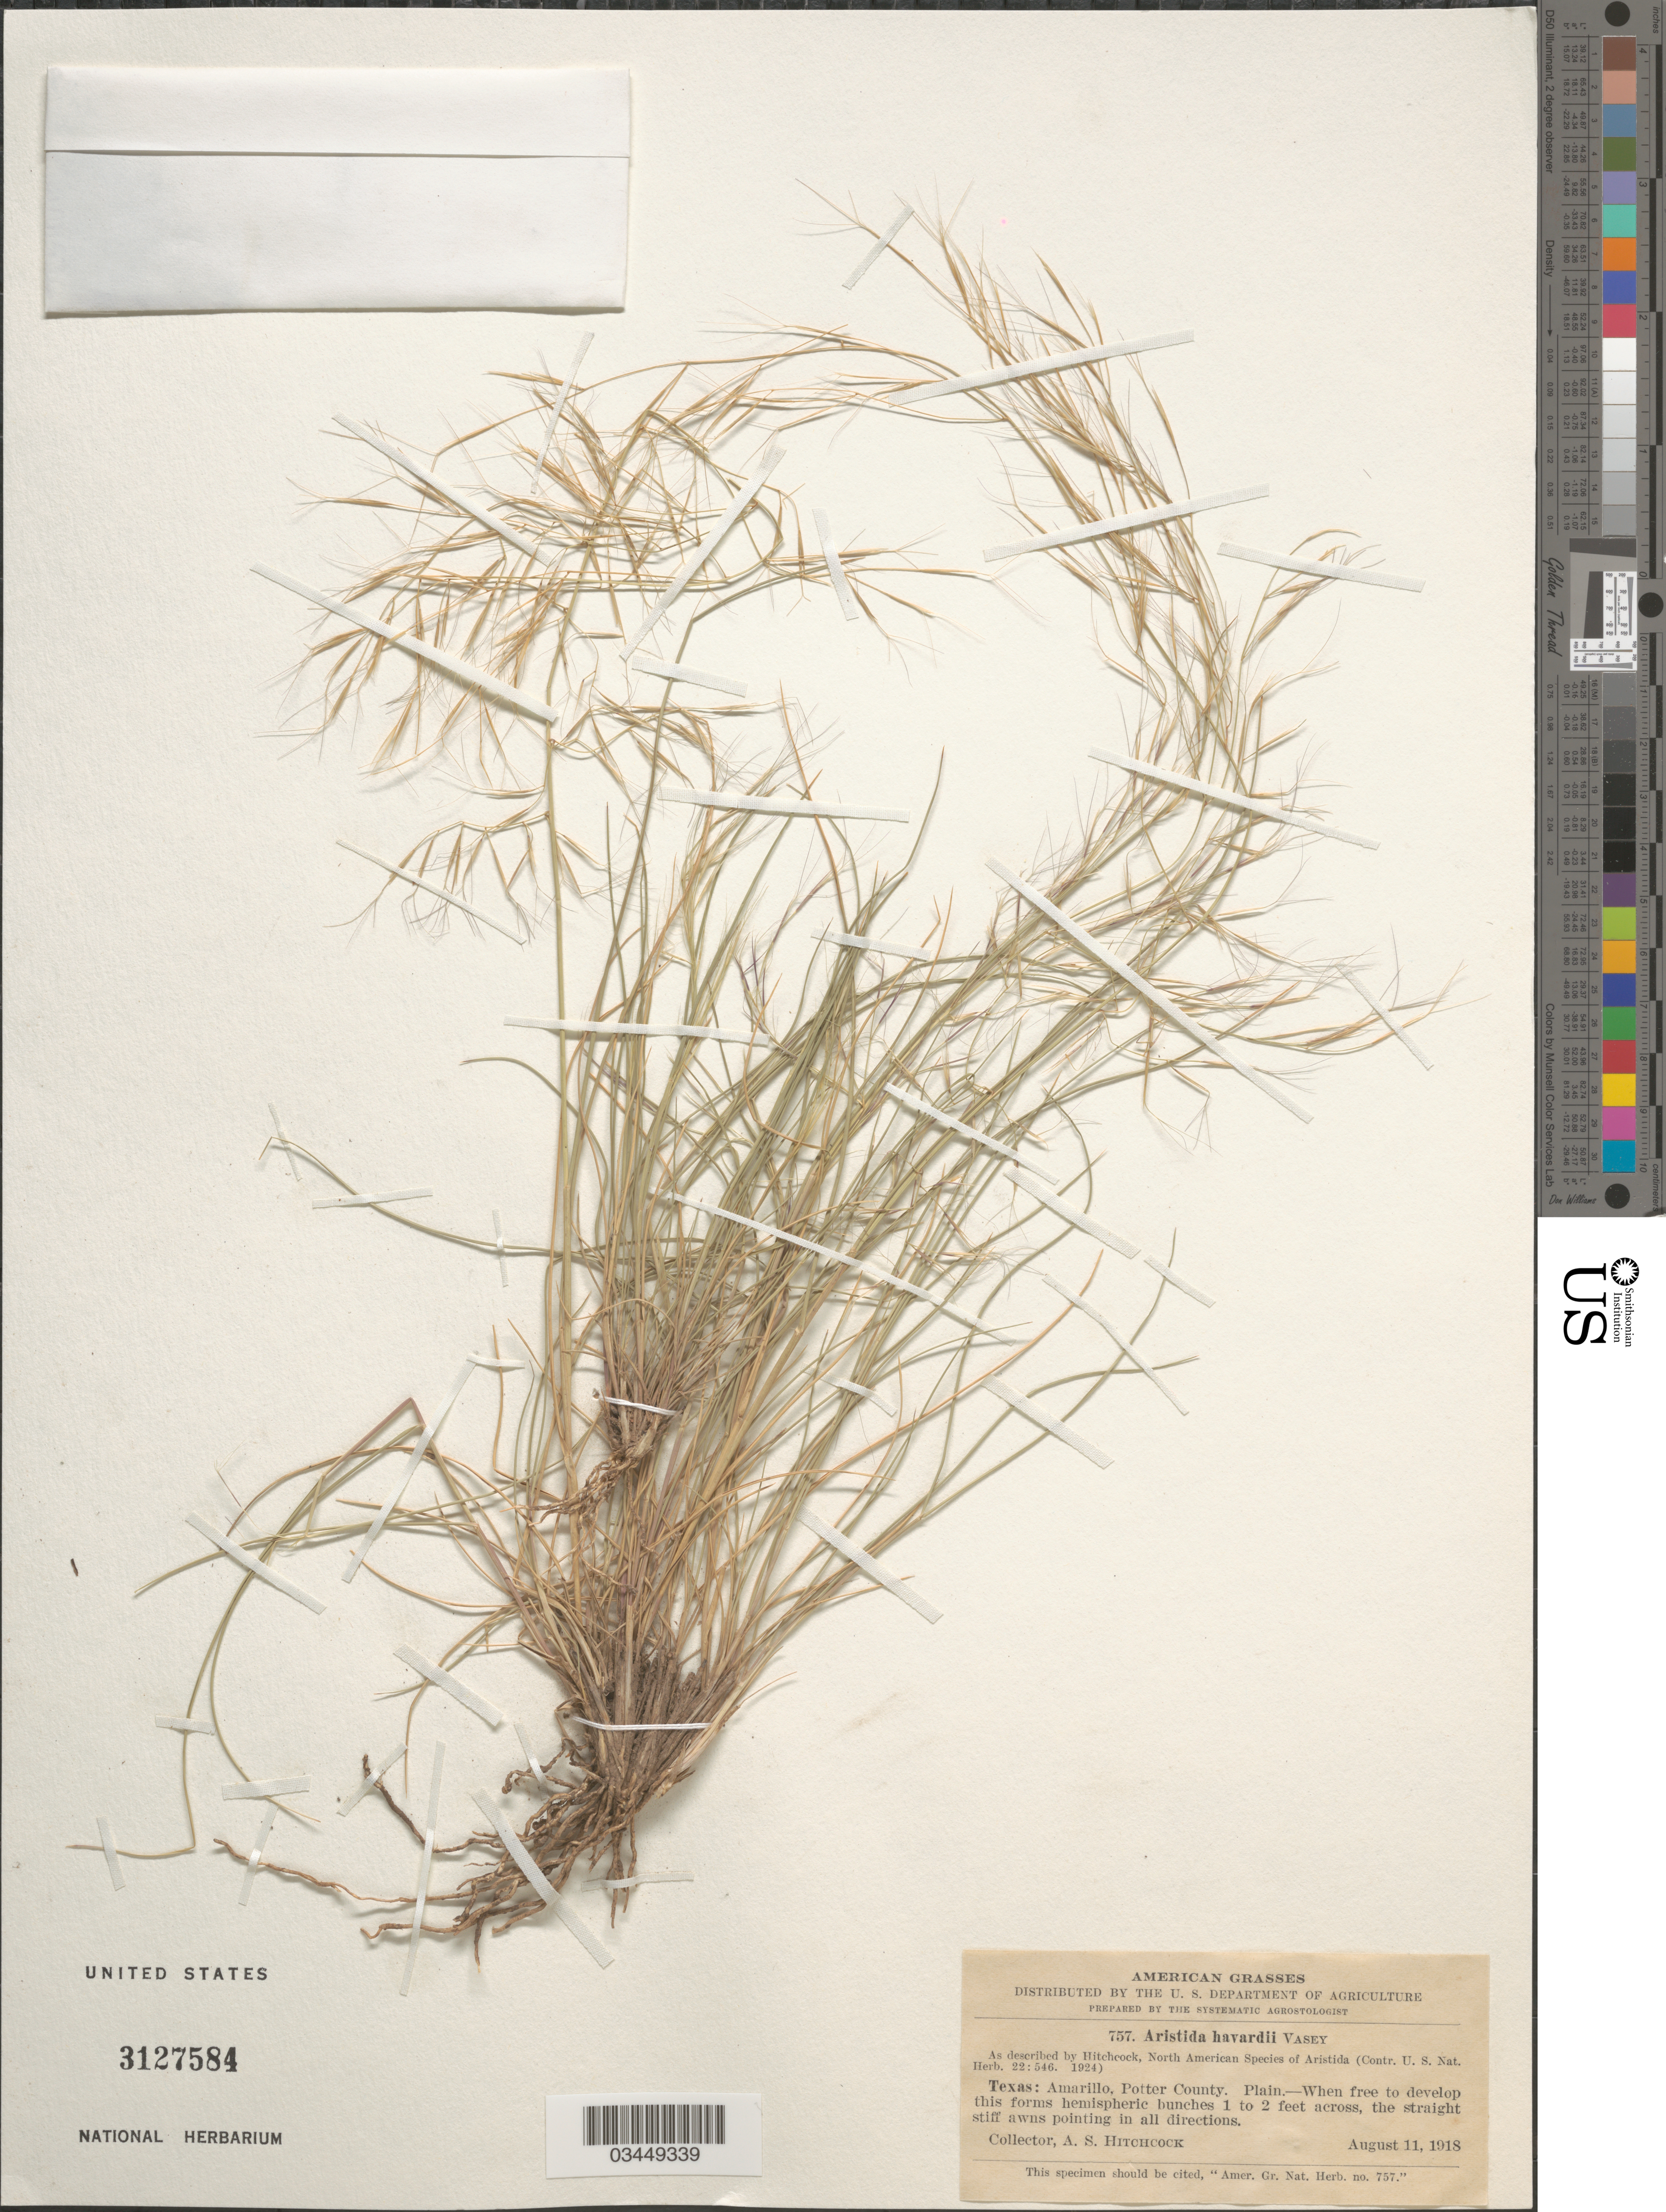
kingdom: Plantae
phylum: Tracheophyta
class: Liliopsida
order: Poales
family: Poaceae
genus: Aristida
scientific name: Aristida havardii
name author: Vasey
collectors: A. S. Hitchcock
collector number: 757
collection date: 1918-08-11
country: United States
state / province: Texas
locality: Amarillo, Potter County.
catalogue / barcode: US 3127584